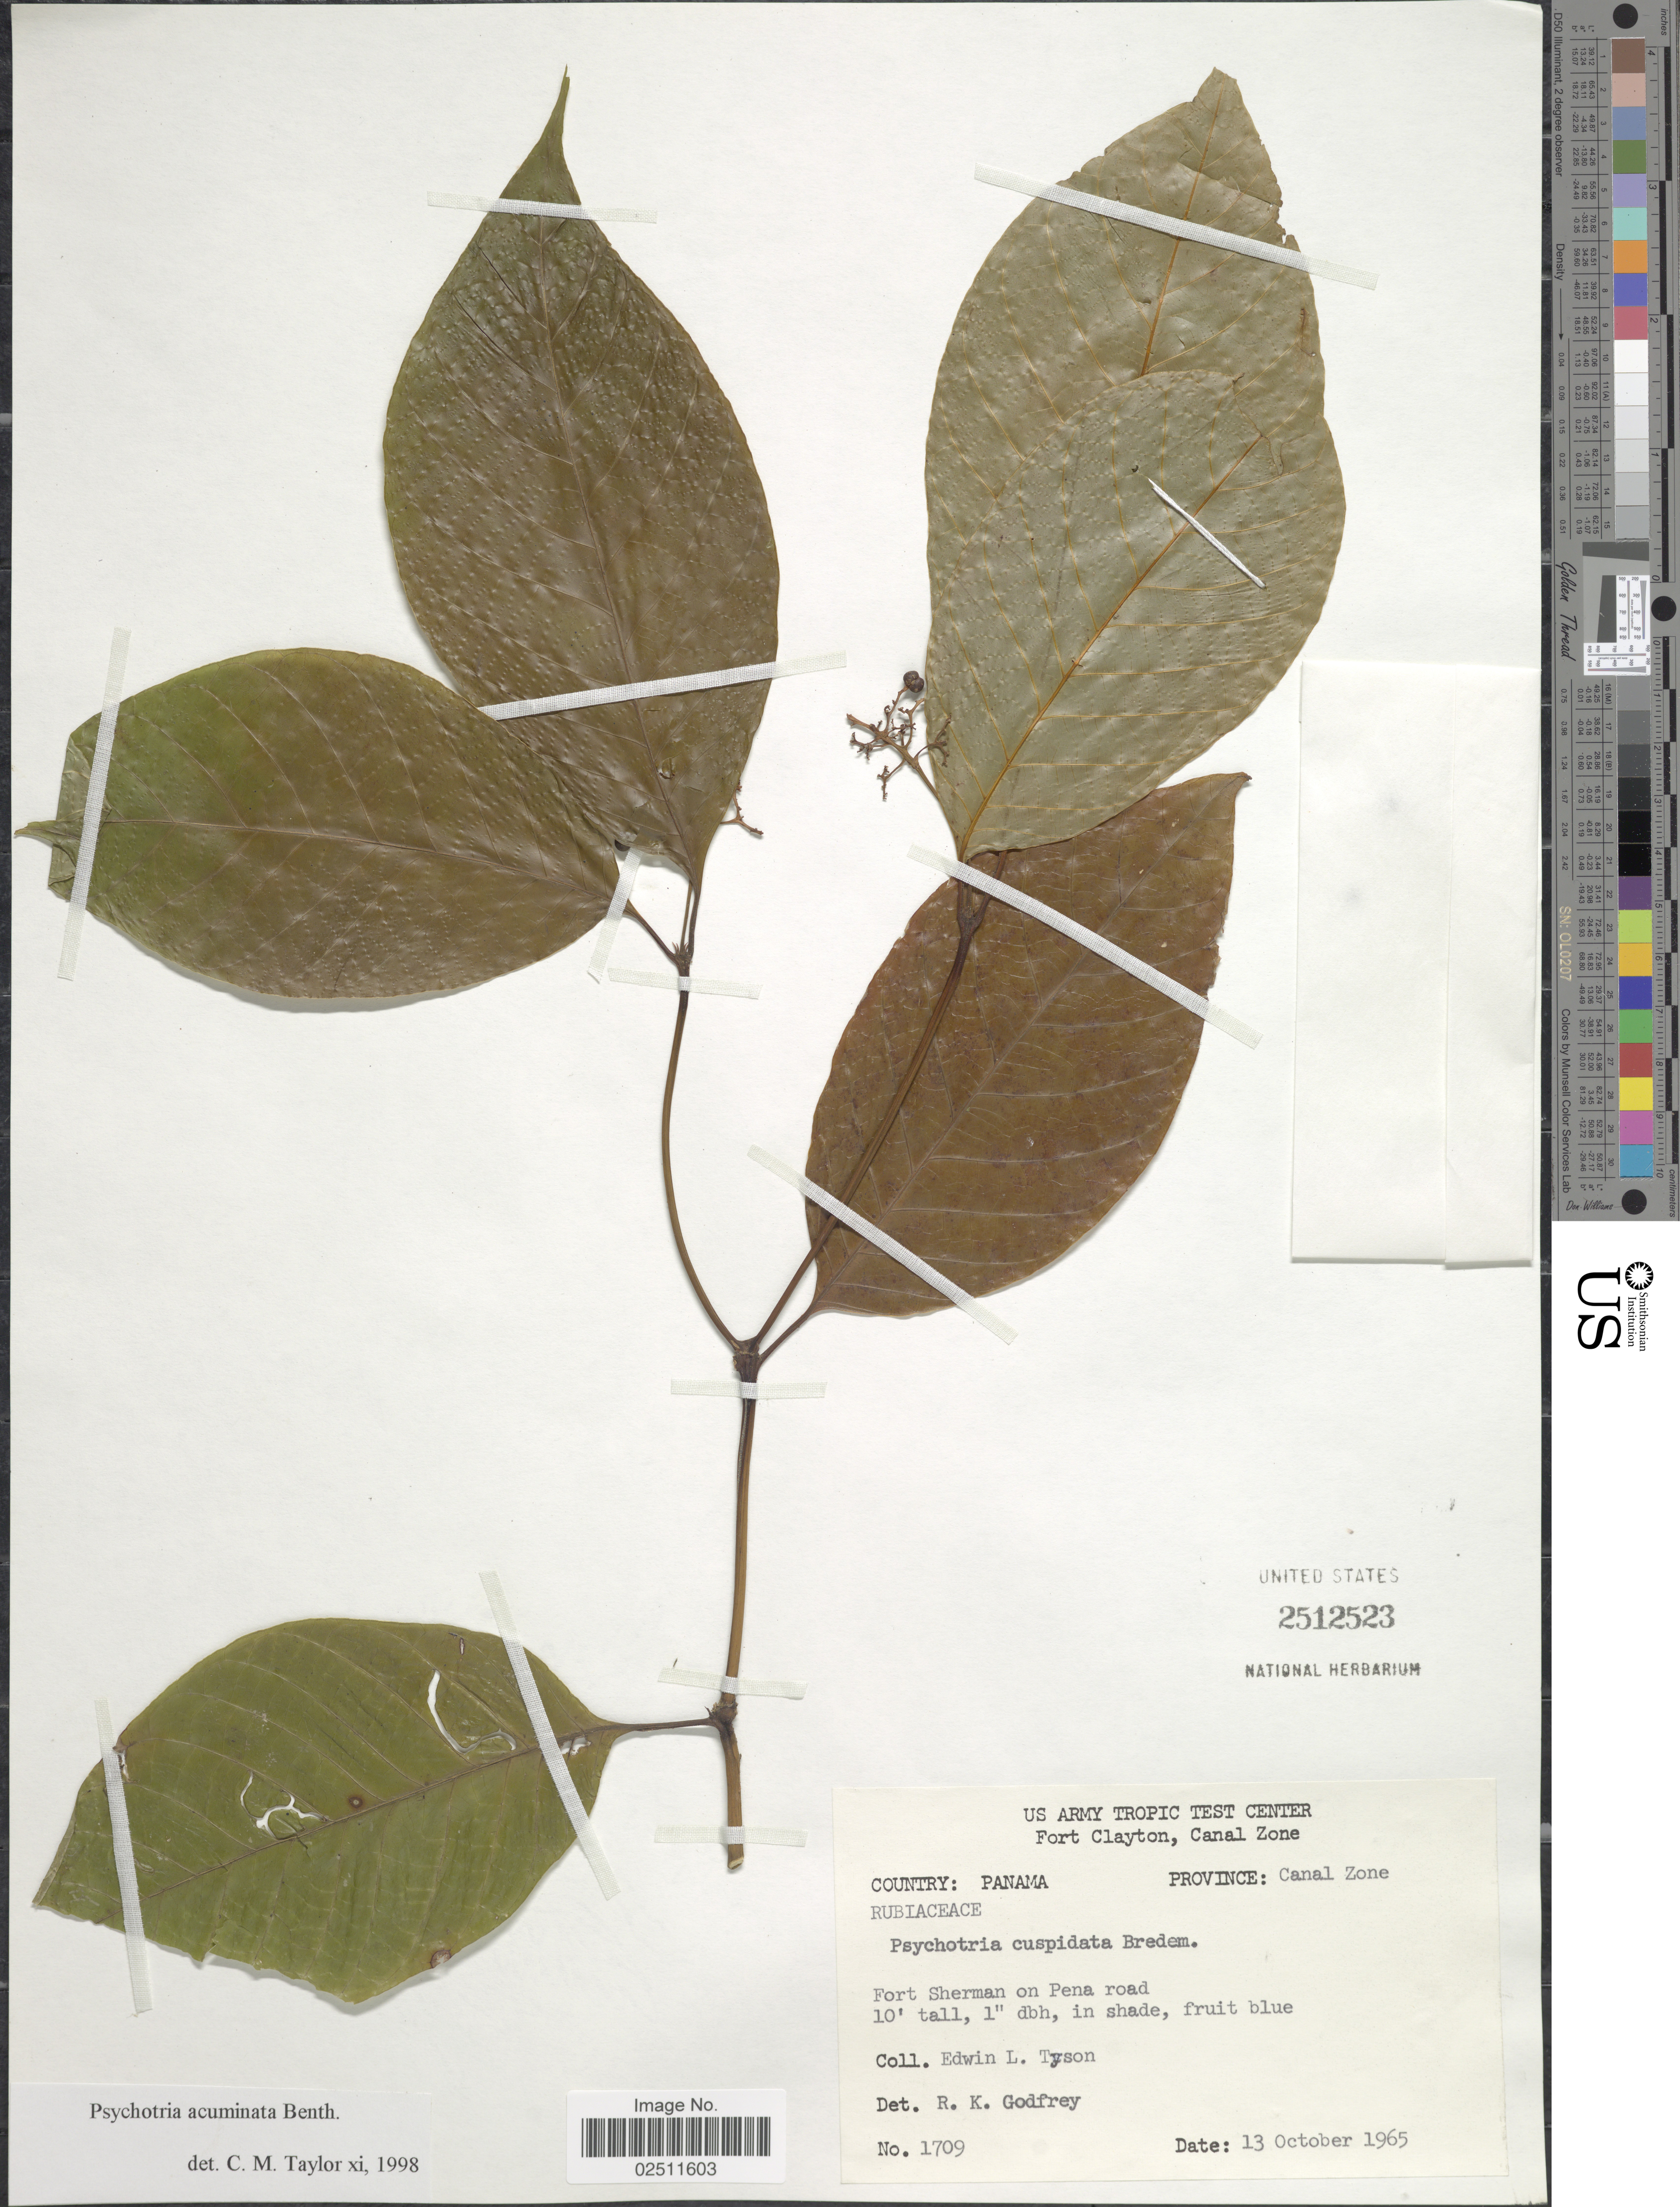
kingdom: Plantae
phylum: Tracheophyta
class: Magnoliopsida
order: Gentianales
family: Rubiaceae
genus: Psychotria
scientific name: Psychotria acuminata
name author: Benth.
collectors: E. L. Tyson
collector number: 1709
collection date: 1965-10-13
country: Panama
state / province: Colón / Panamá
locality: US Army Tropic Test Center. Fort Clayton, Canal Zone. Fort Sherman on Pena road.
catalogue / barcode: US 2512523